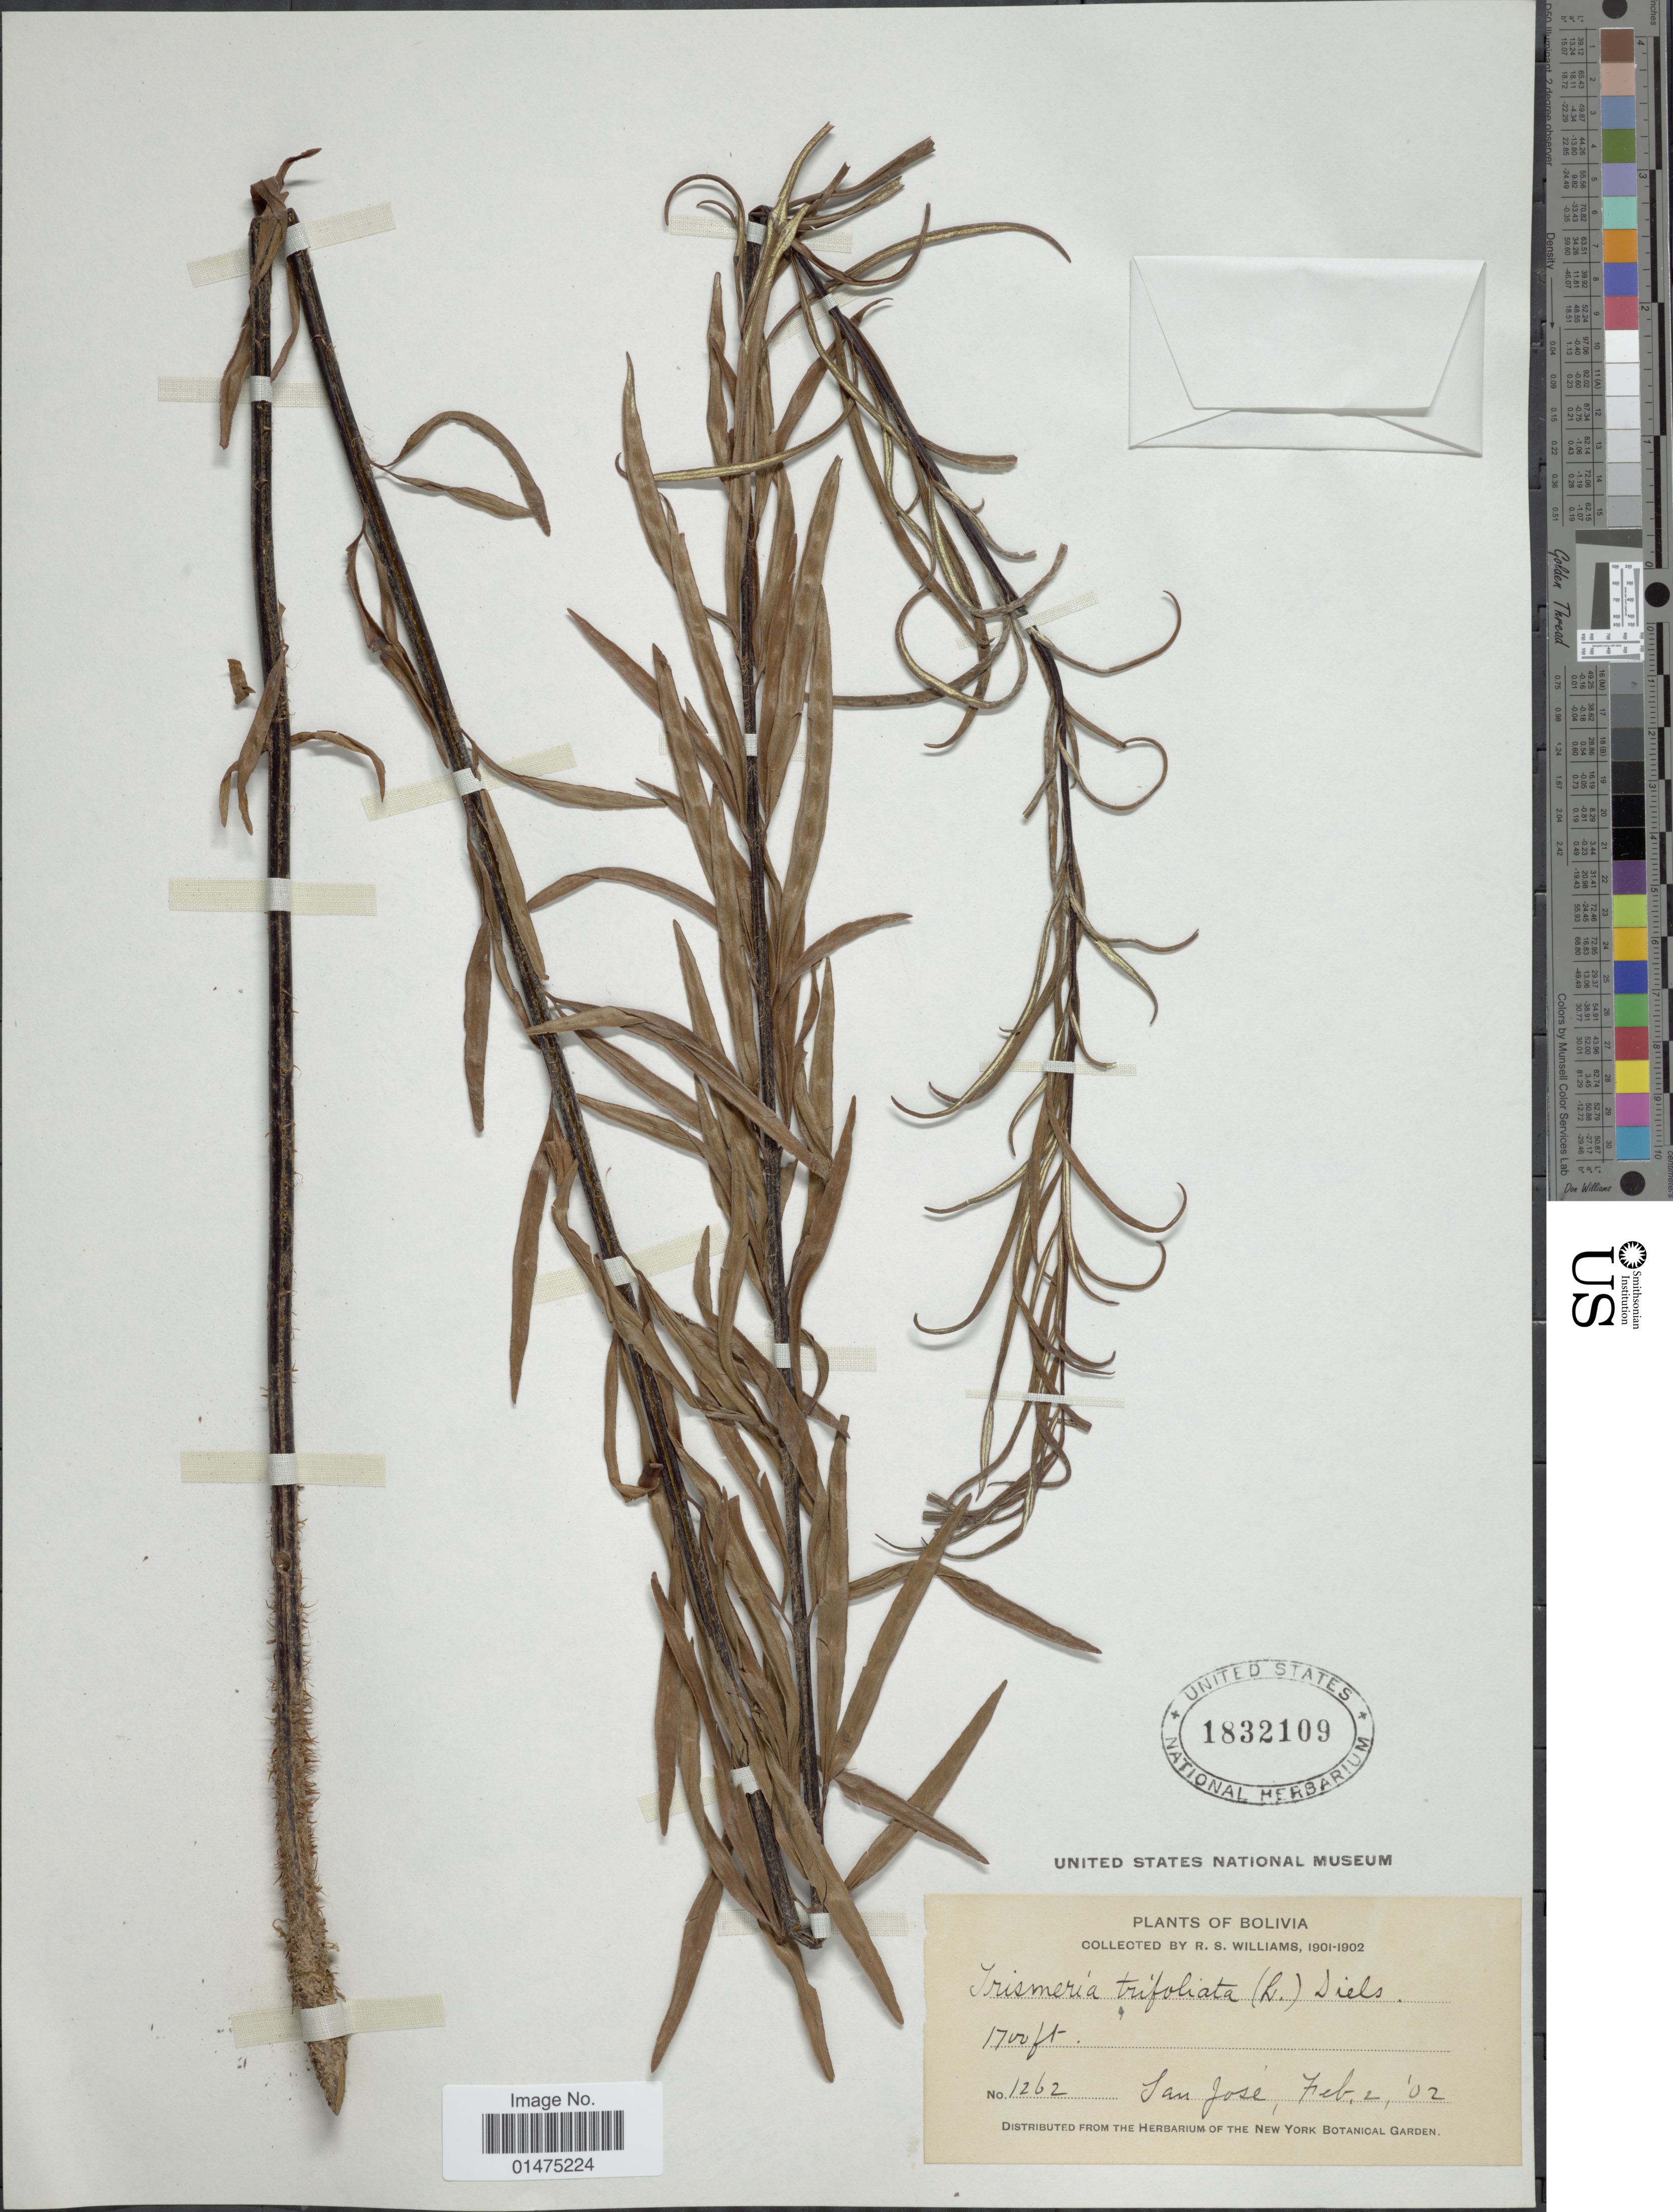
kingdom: Plantae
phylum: Tracheophyta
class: Polypodiopsida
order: Polypodiales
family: Pteridaceae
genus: Pityrogramma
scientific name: Pityrogramma trifoliata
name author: (L.) R.M. Tryon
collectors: R. S. Williams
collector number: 1262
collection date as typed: Feb. 2, '02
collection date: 1902-02-02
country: Bolivia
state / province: La Paz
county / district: Munecas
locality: San Jose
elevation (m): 518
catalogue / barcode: US 1832109